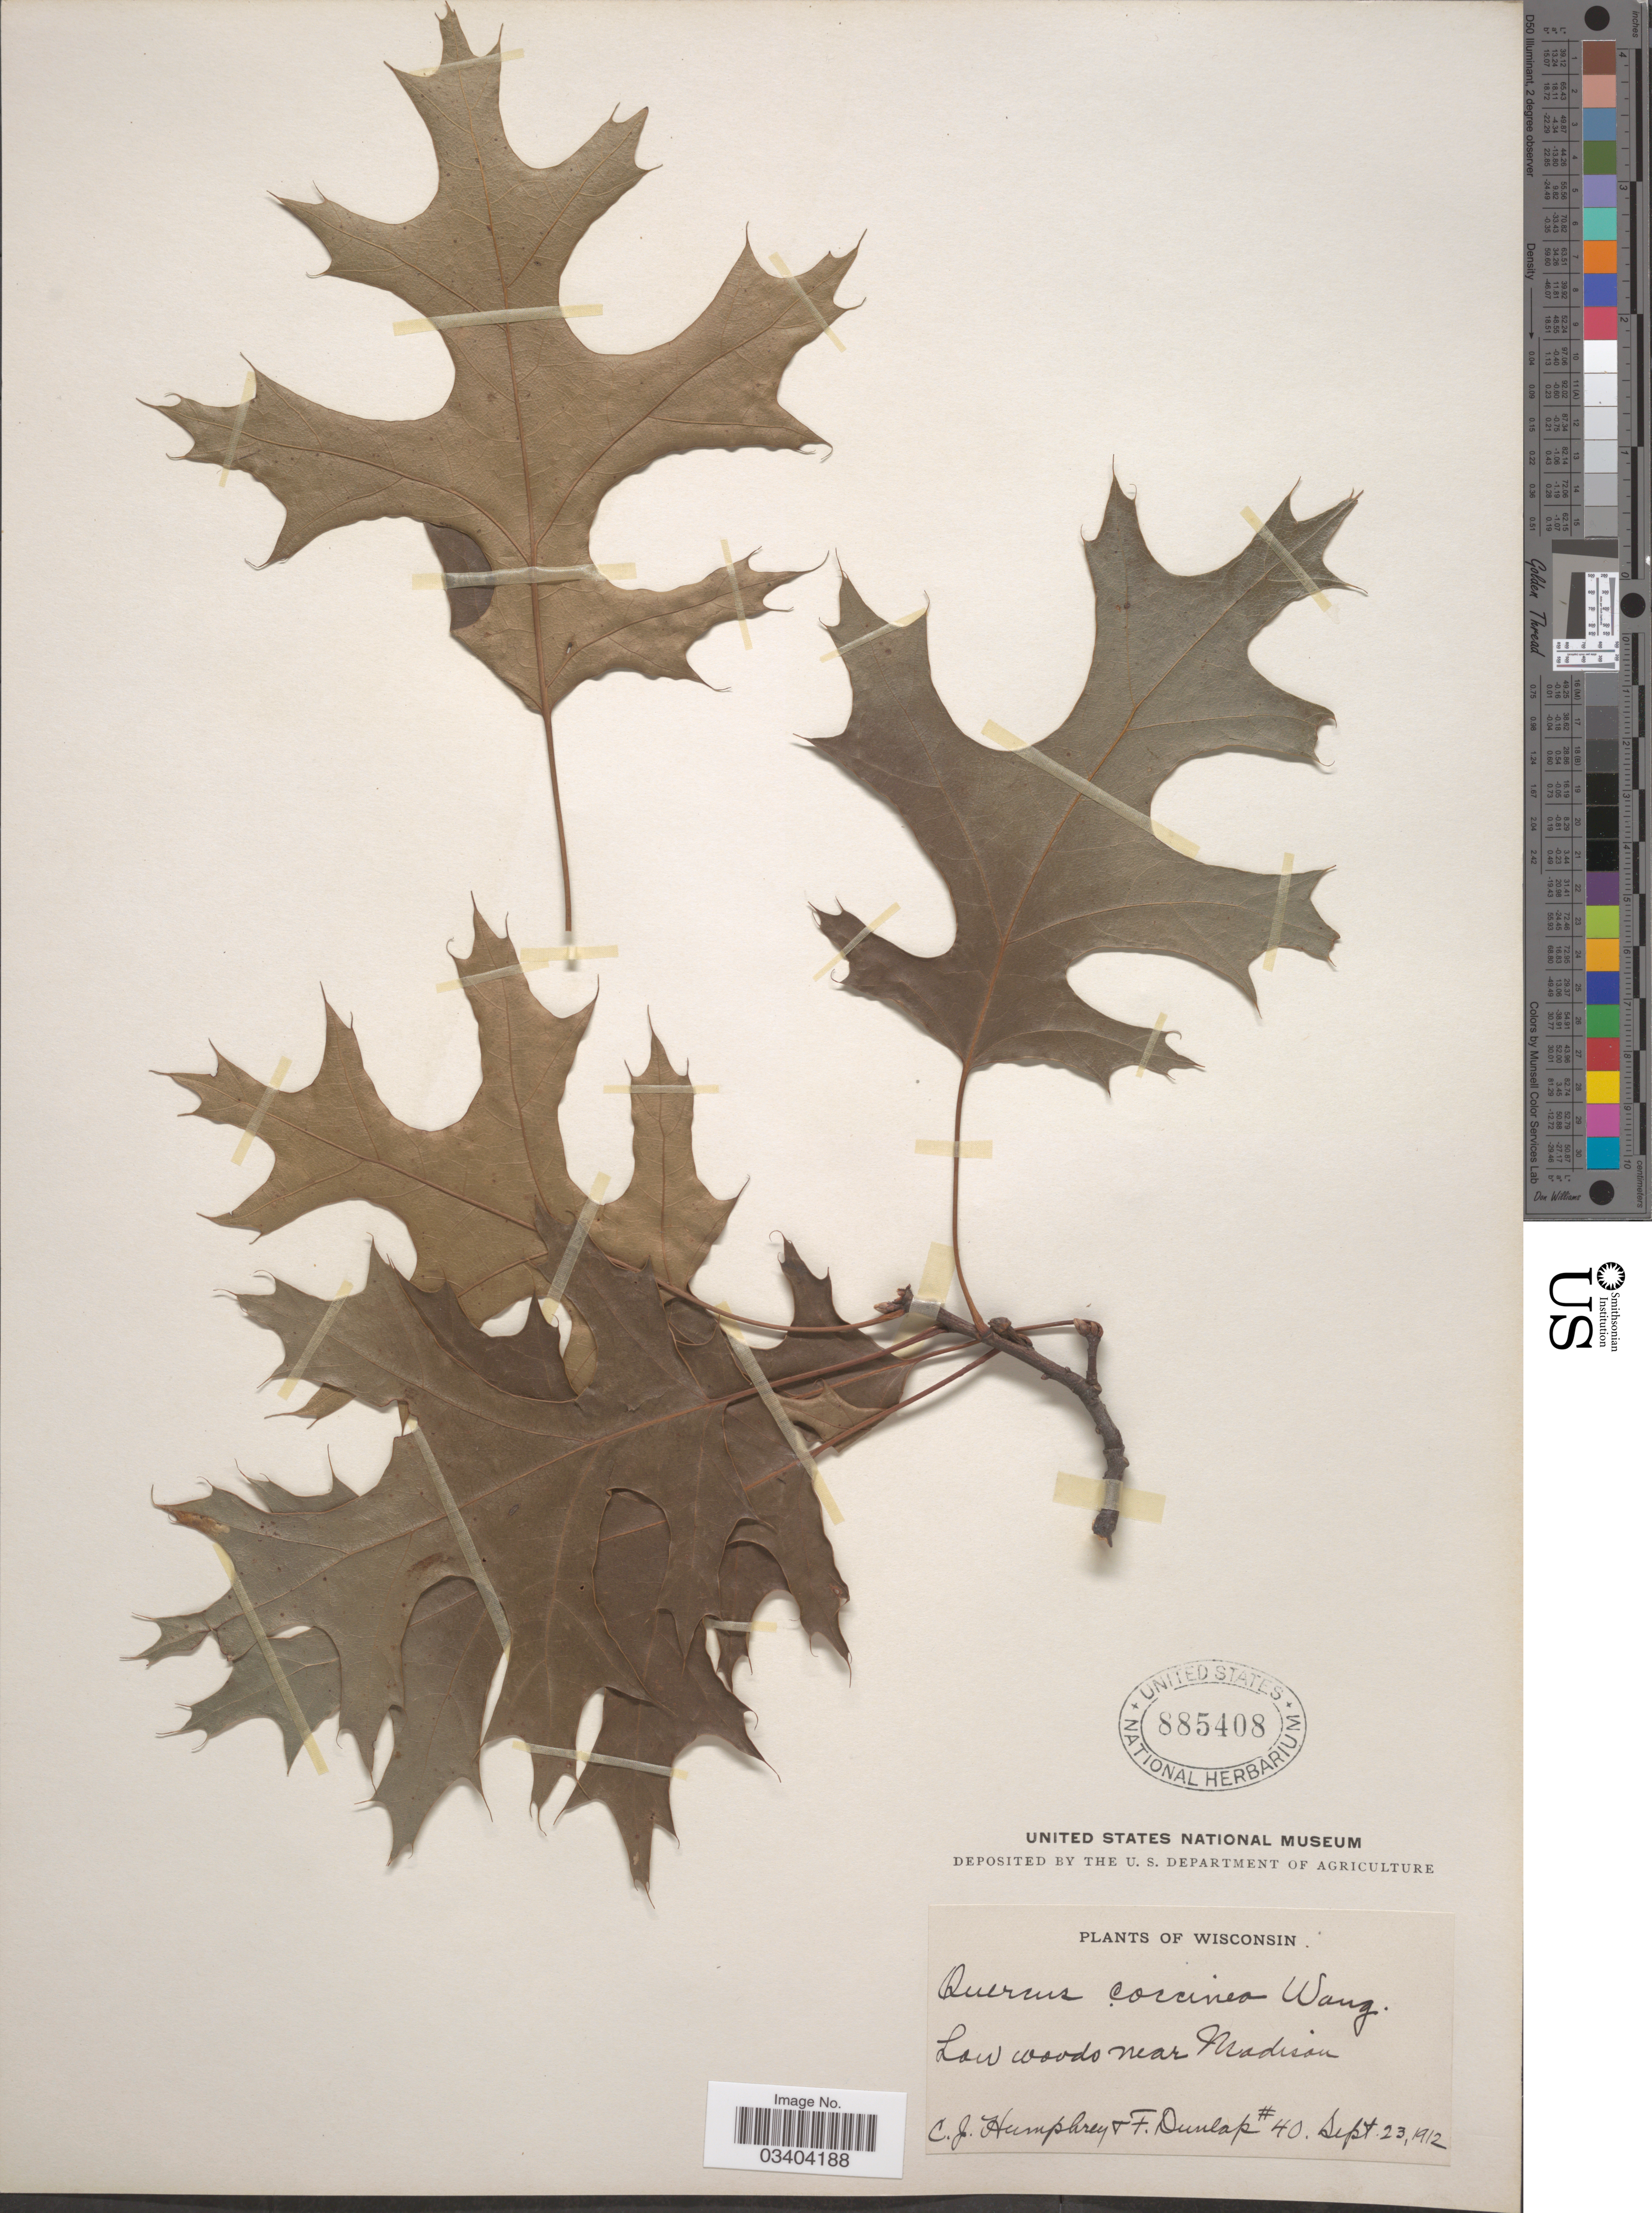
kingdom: Plantae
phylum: Tracheophyta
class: Magnoliopsida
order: Fagales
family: Fagaceae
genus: Quercus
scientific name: Quercus coccinea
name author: Münchh.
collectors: C. Humphrey & F. Dunlap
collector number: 40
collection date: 1912-09-23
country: United States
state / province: Wisconsin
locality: Low woods near Madison.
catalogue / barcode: US 885408